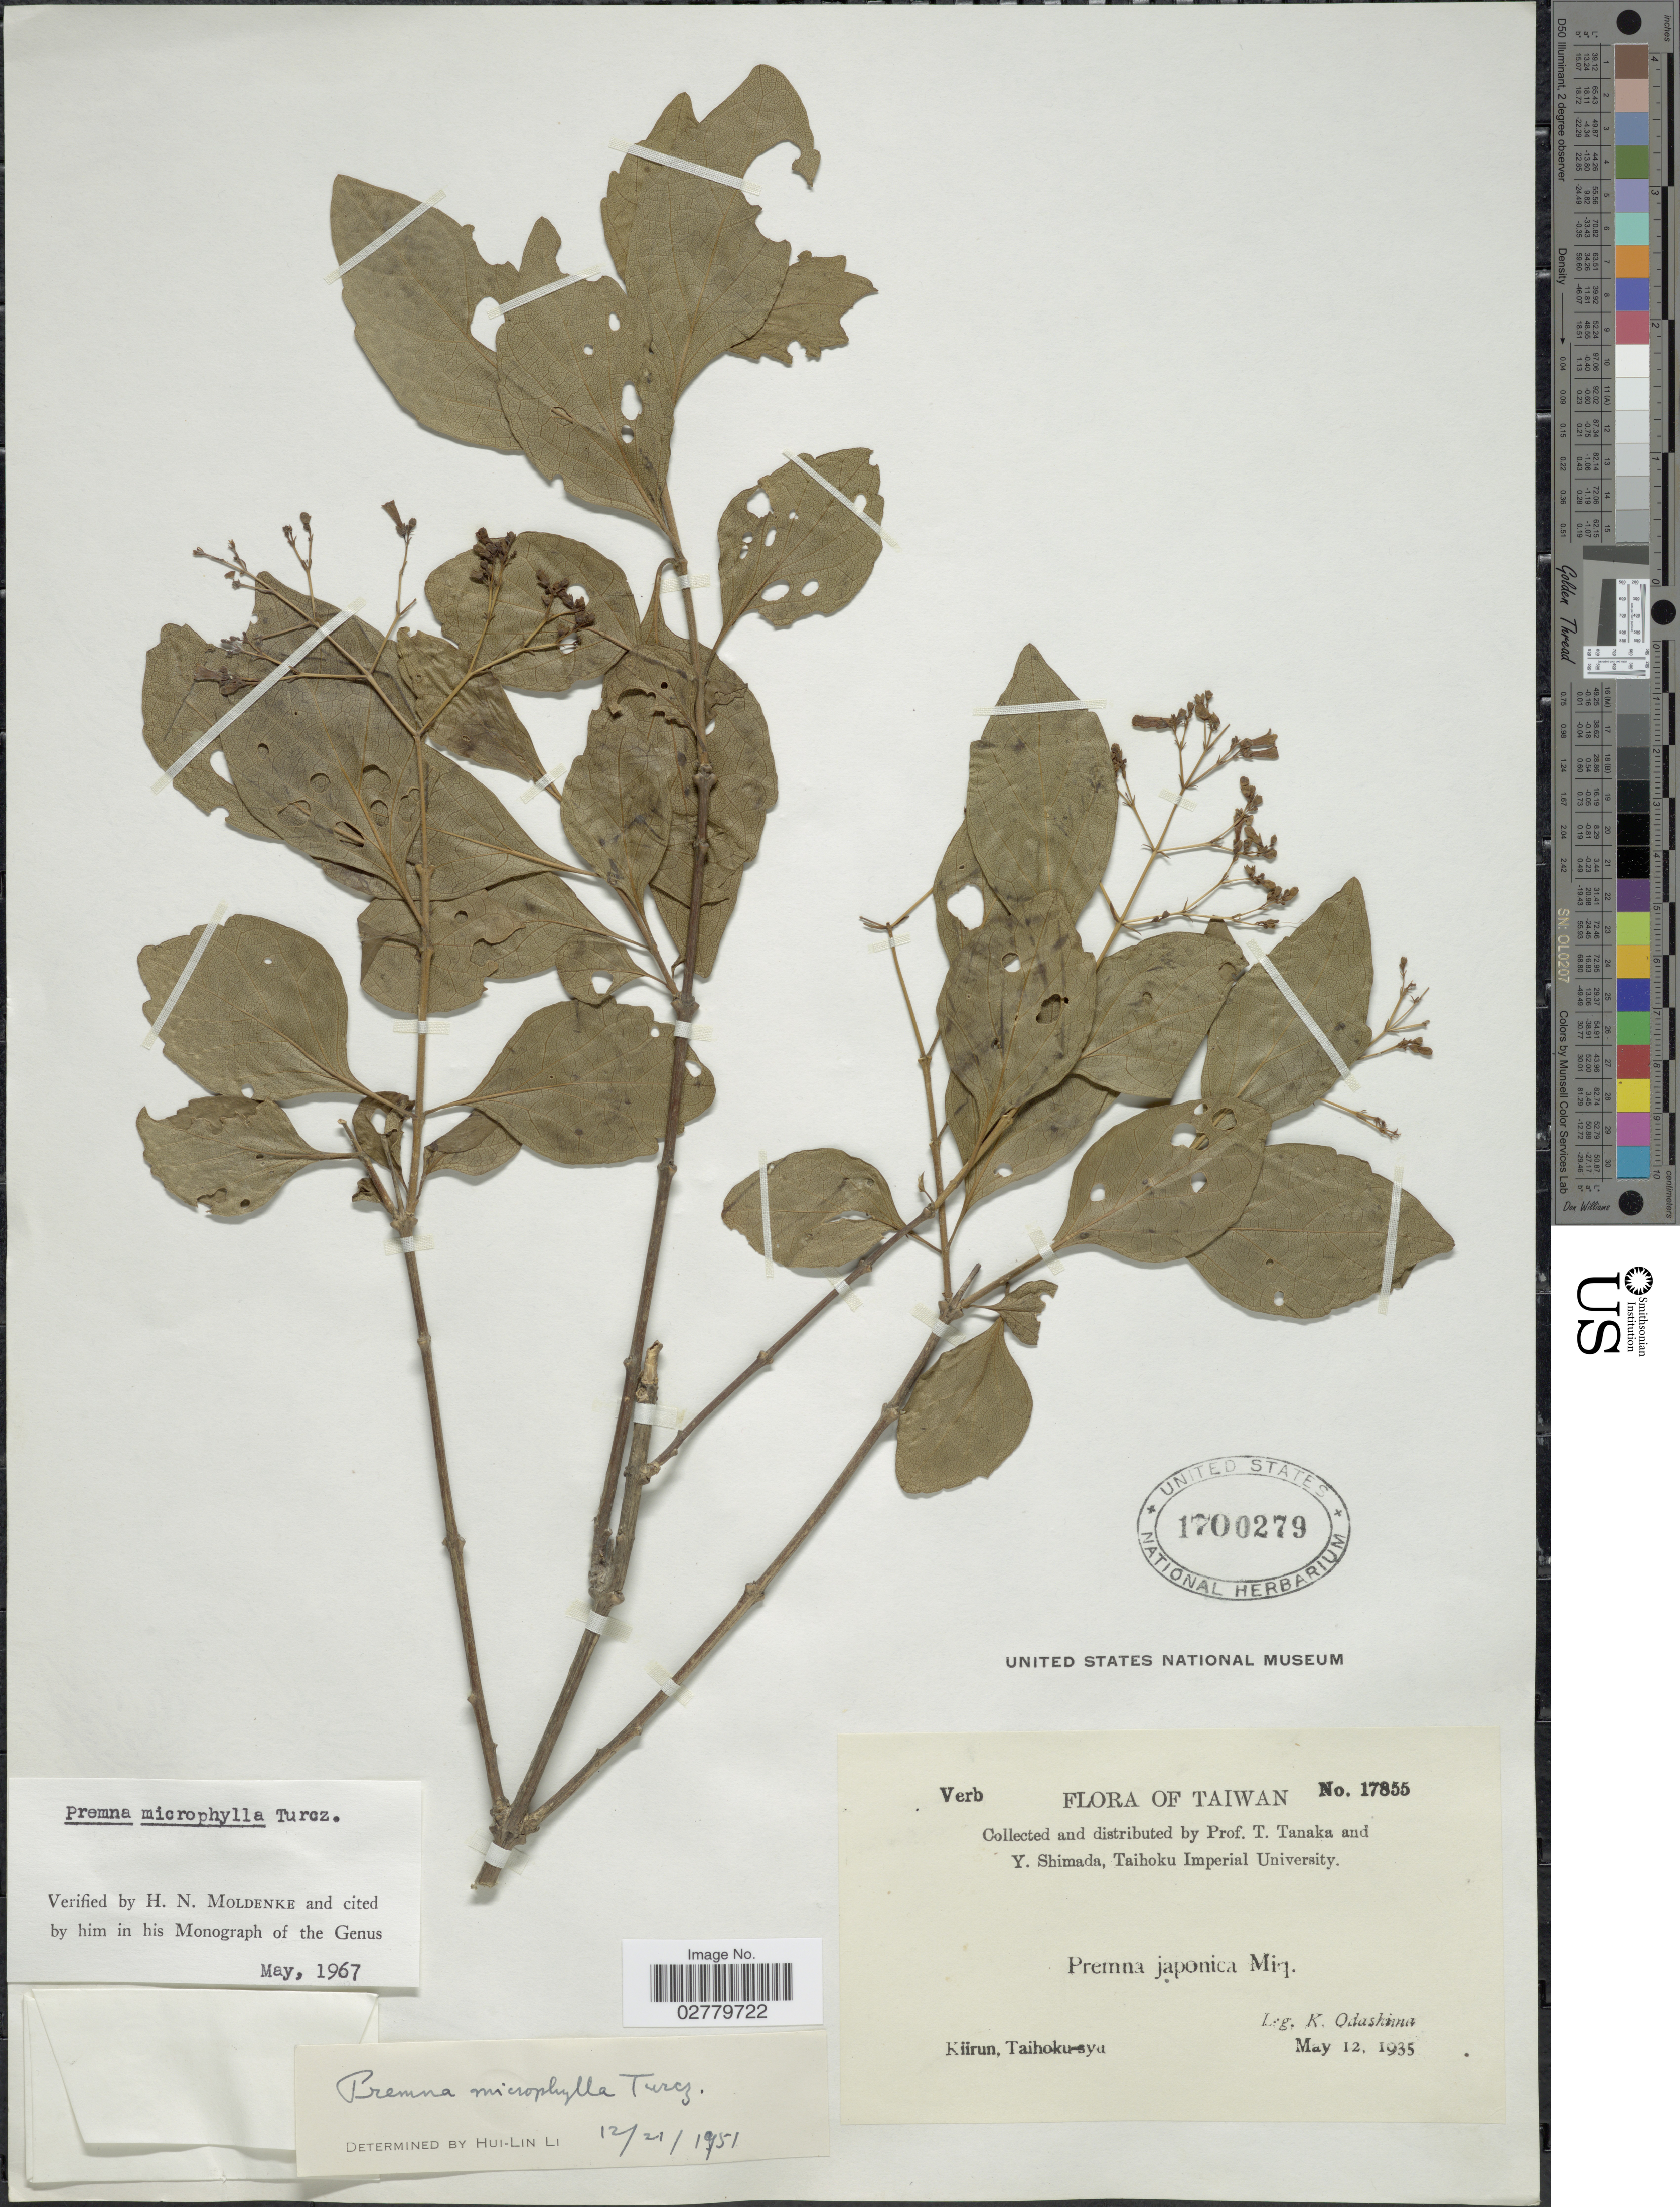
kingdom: Plantae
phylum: Tracheophyta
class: Magnoliopsida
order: Lamiales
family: Lamiaceae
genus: Premna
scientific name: Premna microphylla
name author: Turcz.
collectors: K. Odashima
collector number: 17855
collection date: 1935-05-12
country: Taiwan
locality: Kiirun, Taihoku-sya.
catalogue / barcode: US 1700279